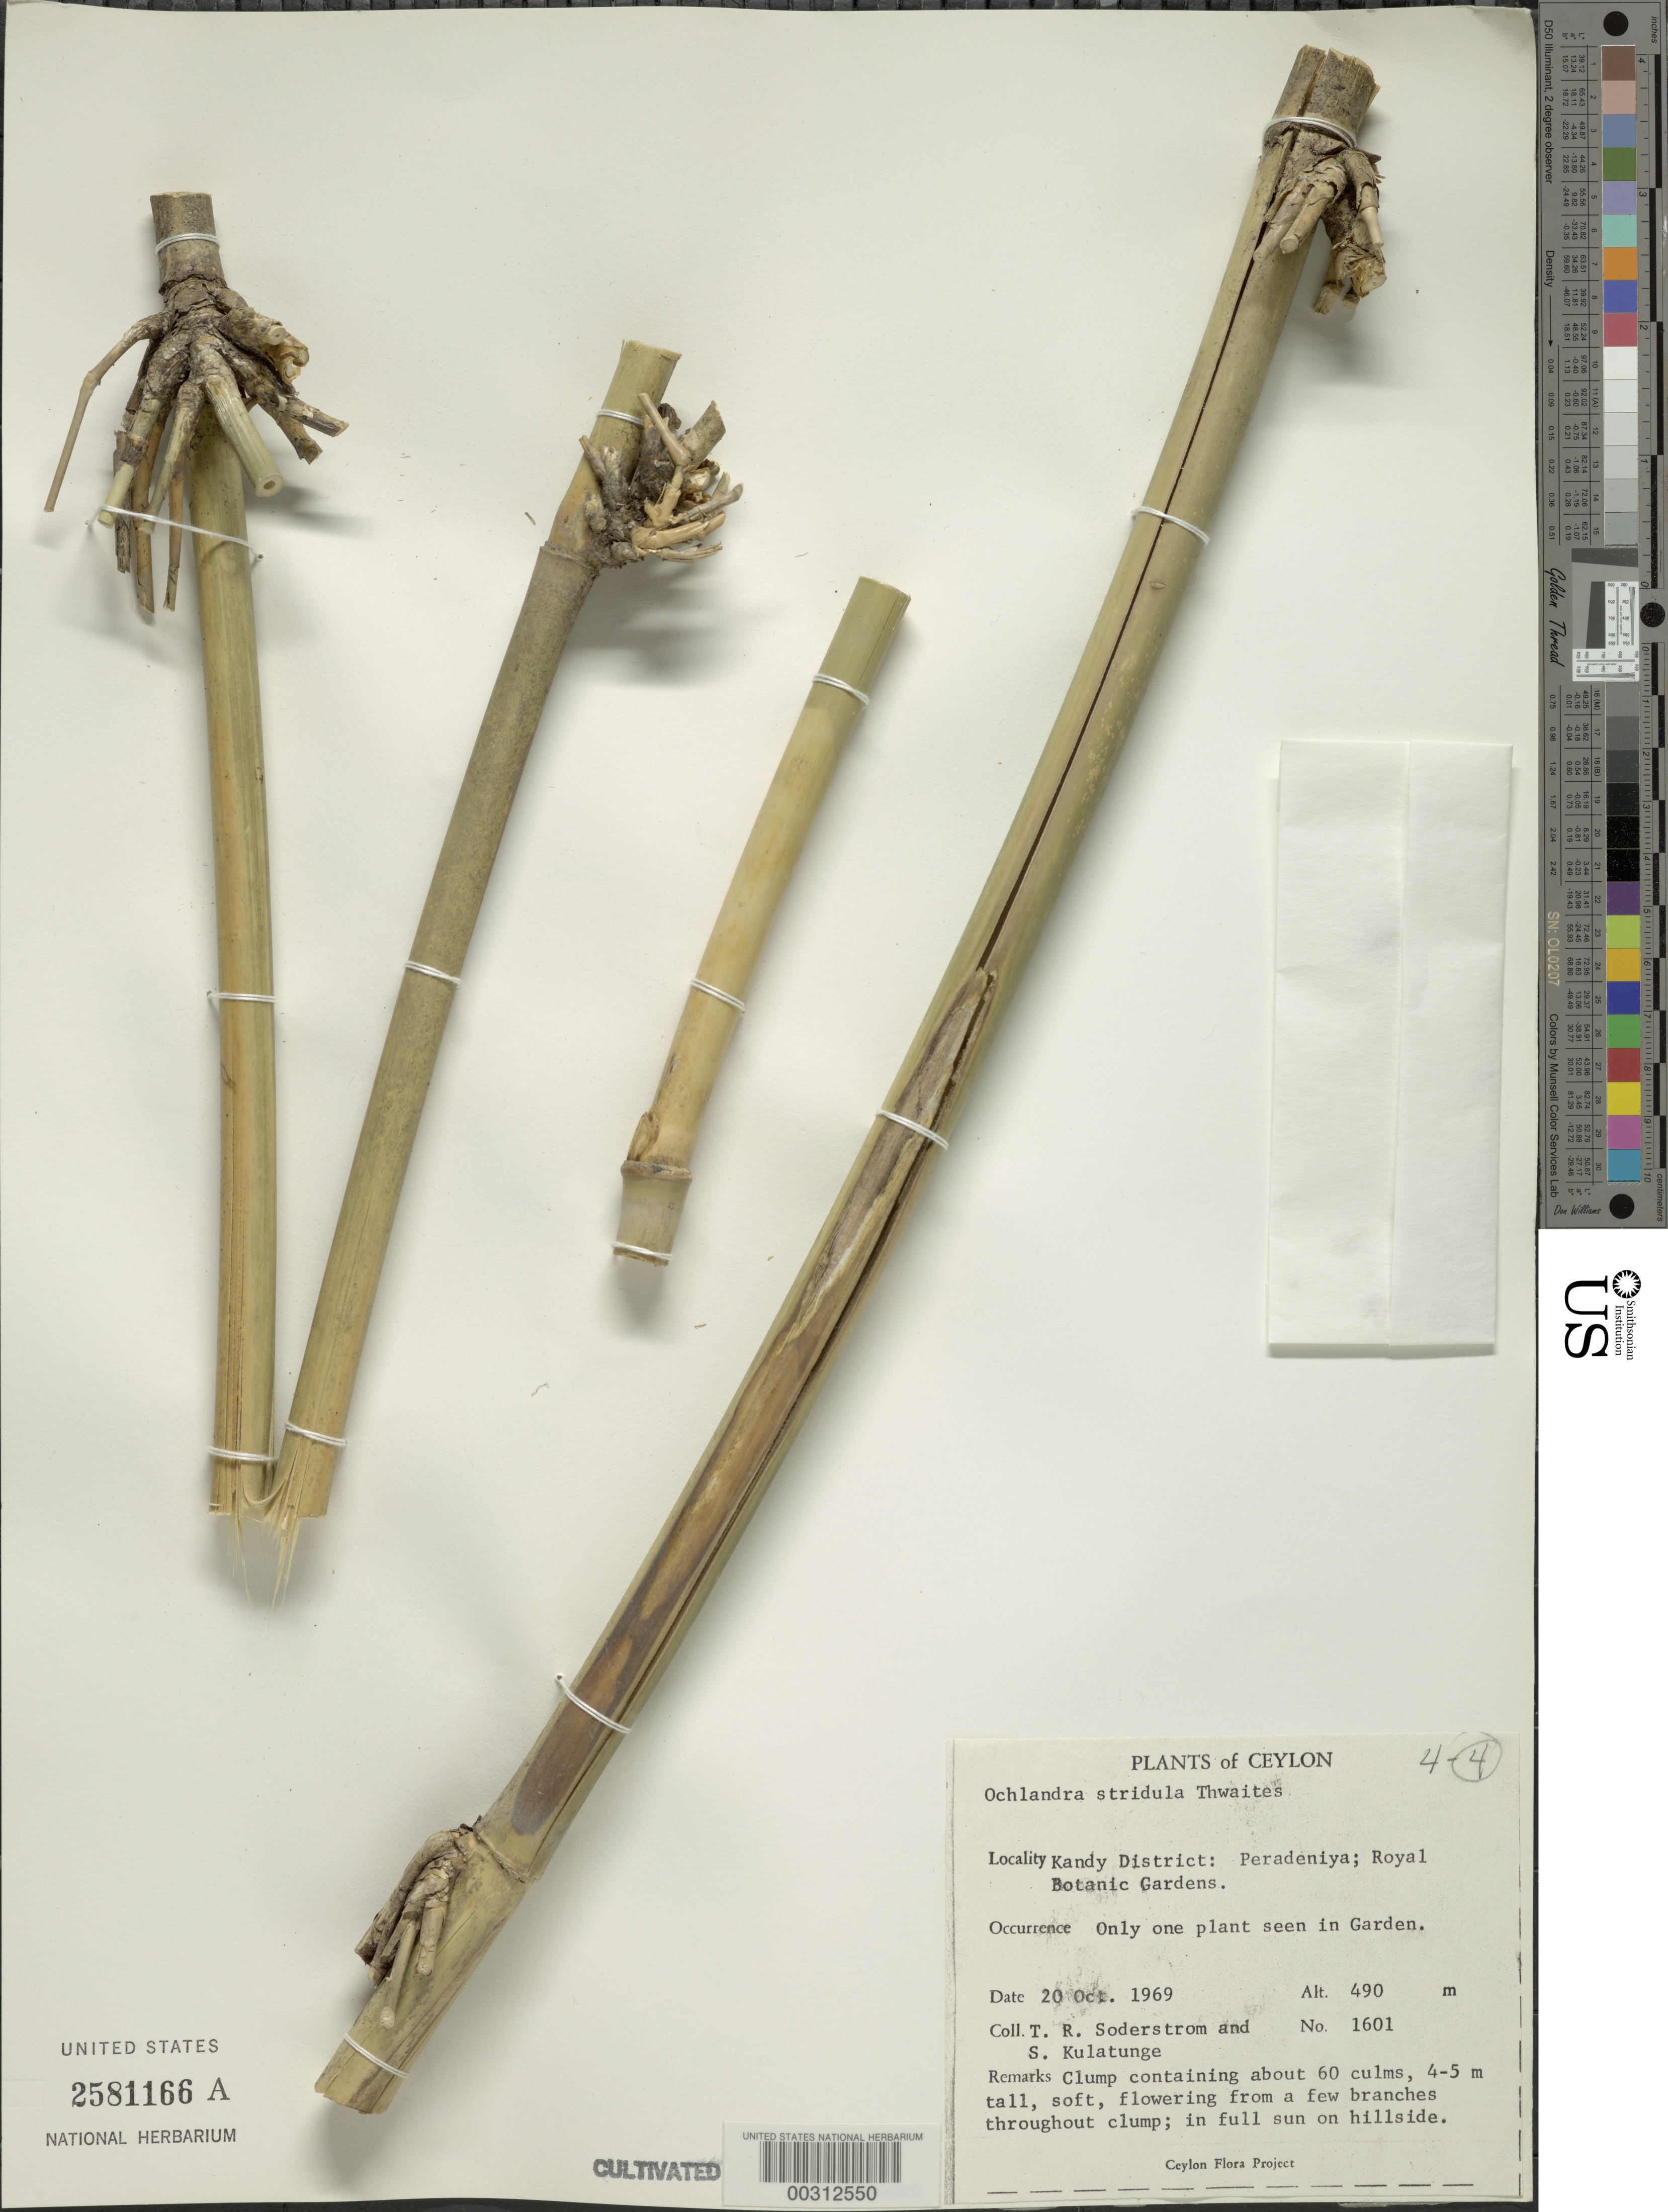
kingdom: Plantae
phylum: Tracheophyta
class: Liliopsida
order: Poales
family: Poaceae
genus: Ochlandra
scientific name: Ochlandra stridula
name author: Moon ex Thwaites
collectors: T. R. Soderstrom & S. Kulatunge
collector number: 1601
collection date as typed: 20 Oct 1969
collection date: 1969-10-20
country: Sri Lanka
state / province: Central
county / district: Kandy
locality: Peradeniya, botanic gardens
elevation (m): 490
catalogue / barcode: US 2581166A